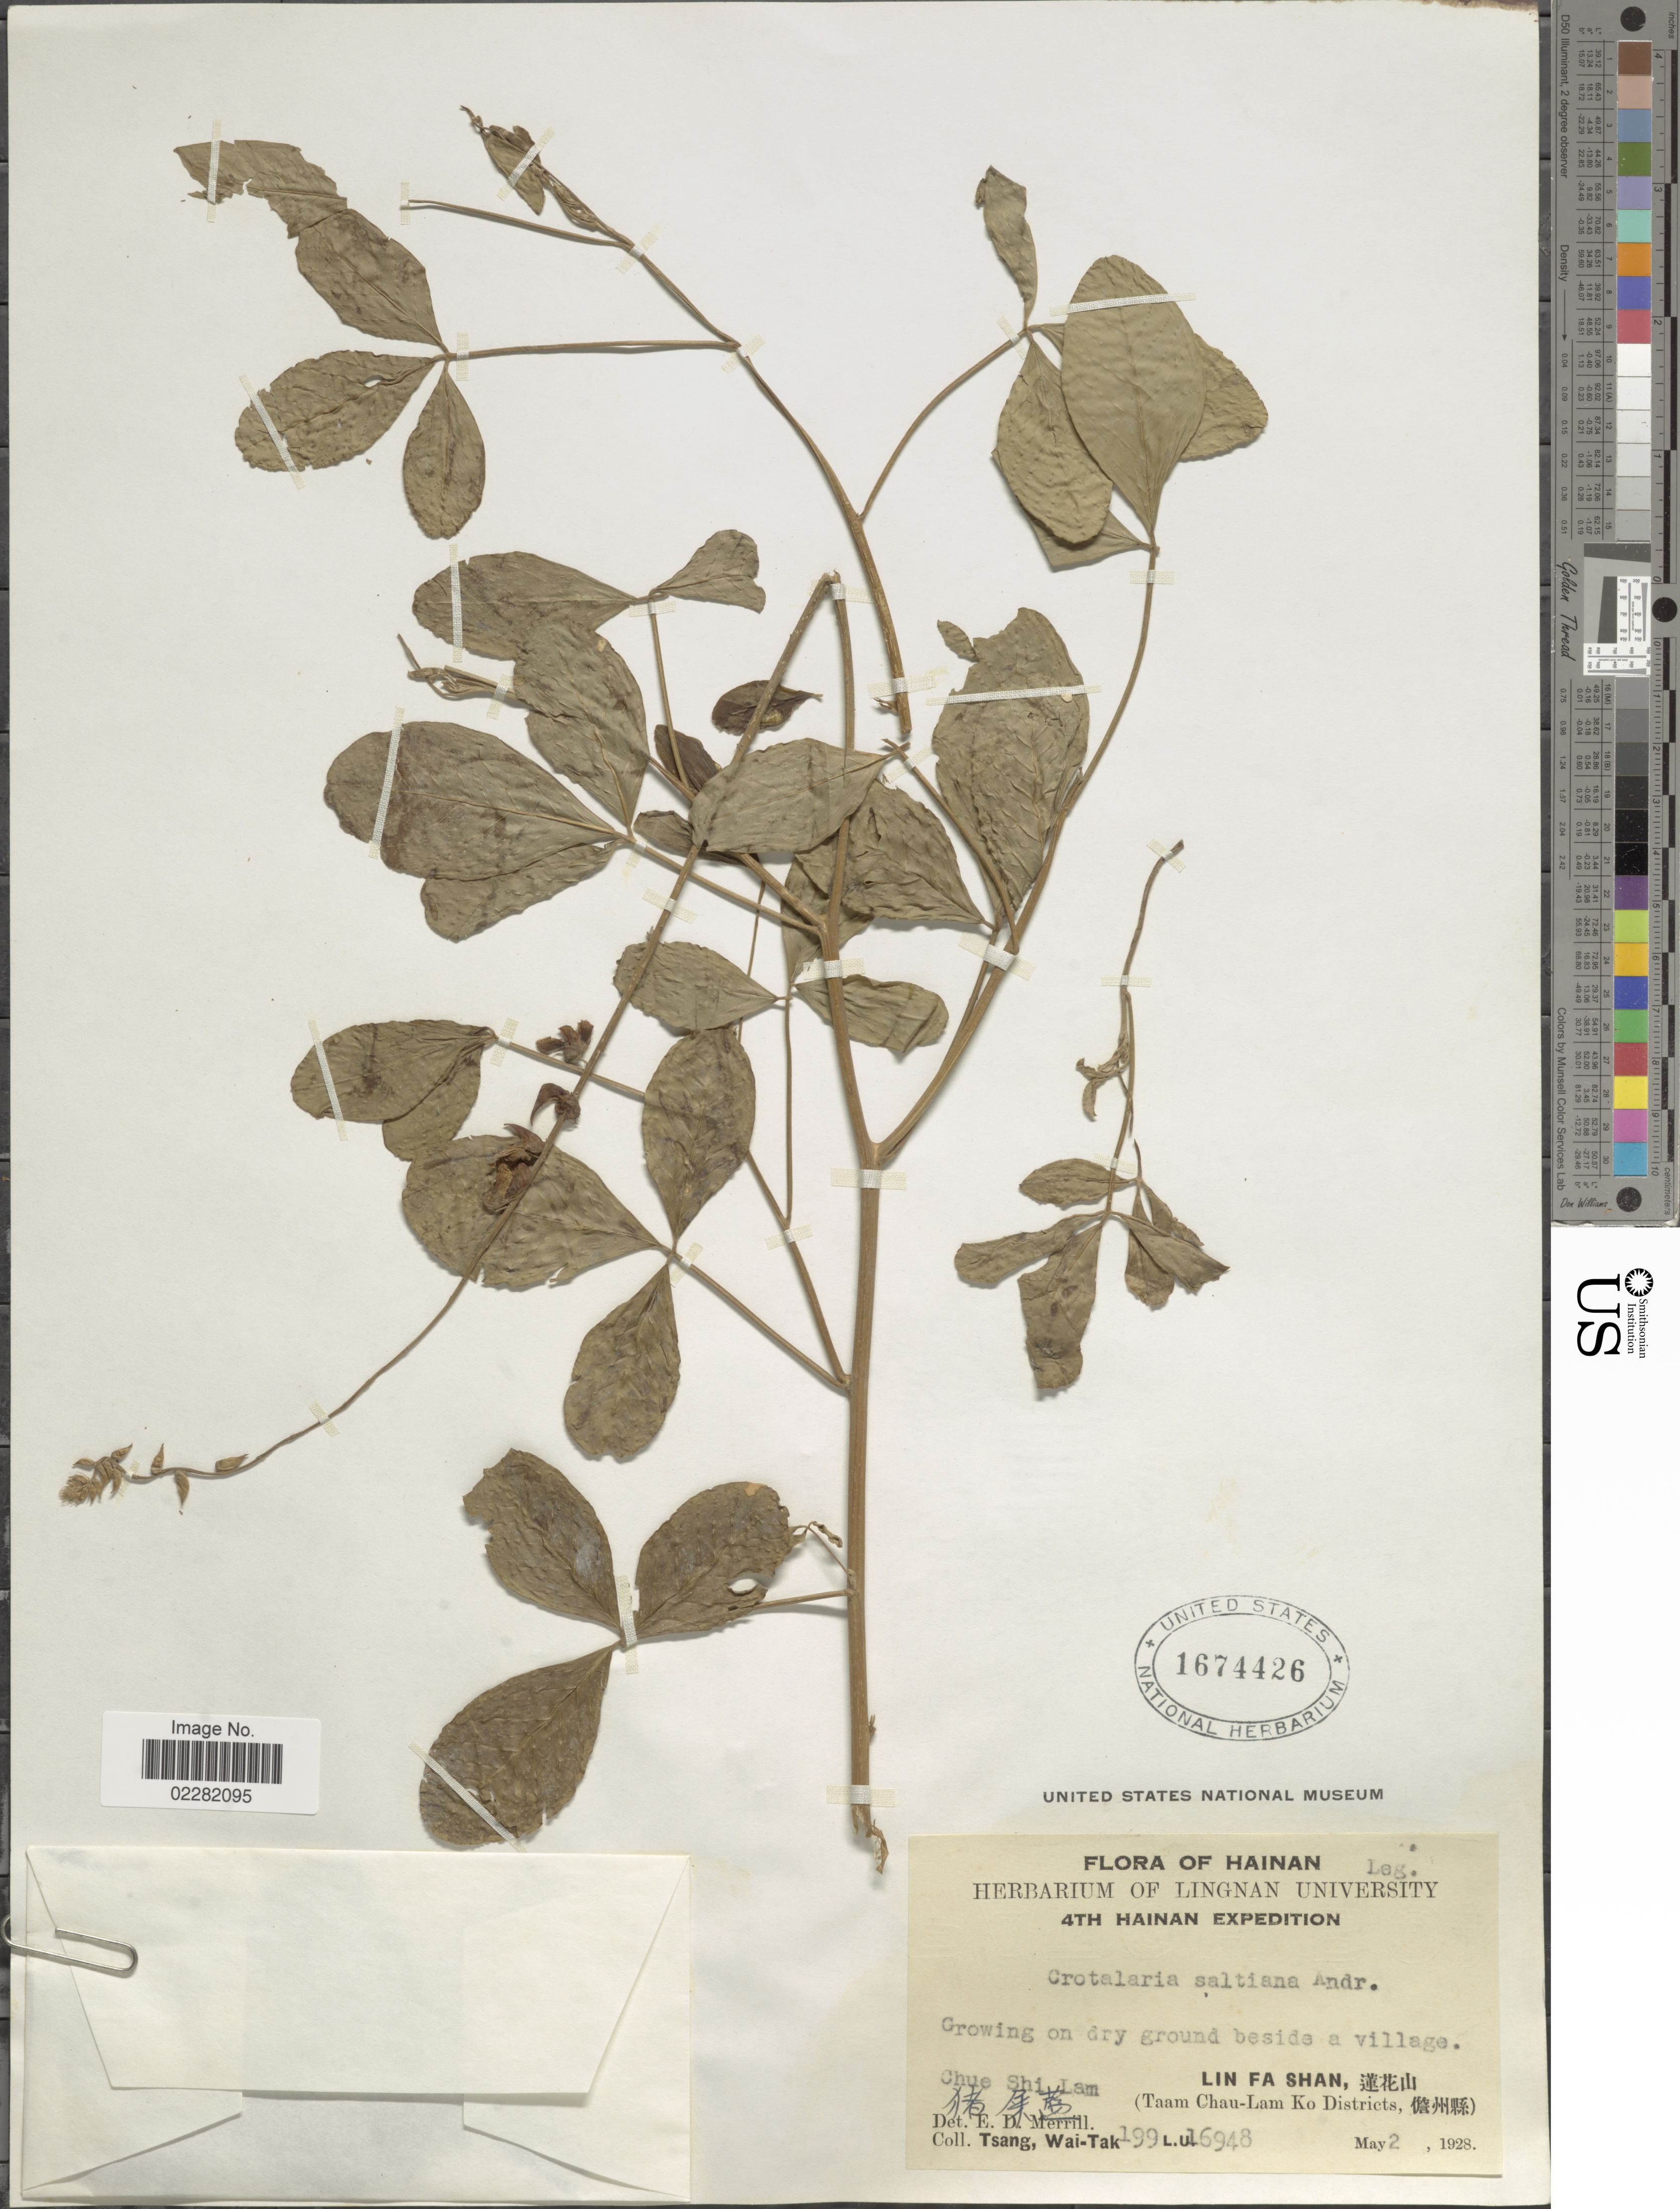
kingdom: Plantae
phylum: Tracheophyta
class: Magnoliopsida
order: Fabales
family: Fabaceae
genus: Crotalaria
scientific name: Crotalaria pallida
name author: Aiton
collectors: W. T. Tsang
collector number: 199L.U. 16948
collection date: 1928-05-02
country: China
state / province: Hainan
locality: Hainan, Chue Shi Lam. Lin Fa Shan (Taam Chau Lam Ko Districts)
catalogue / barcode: US 1674426